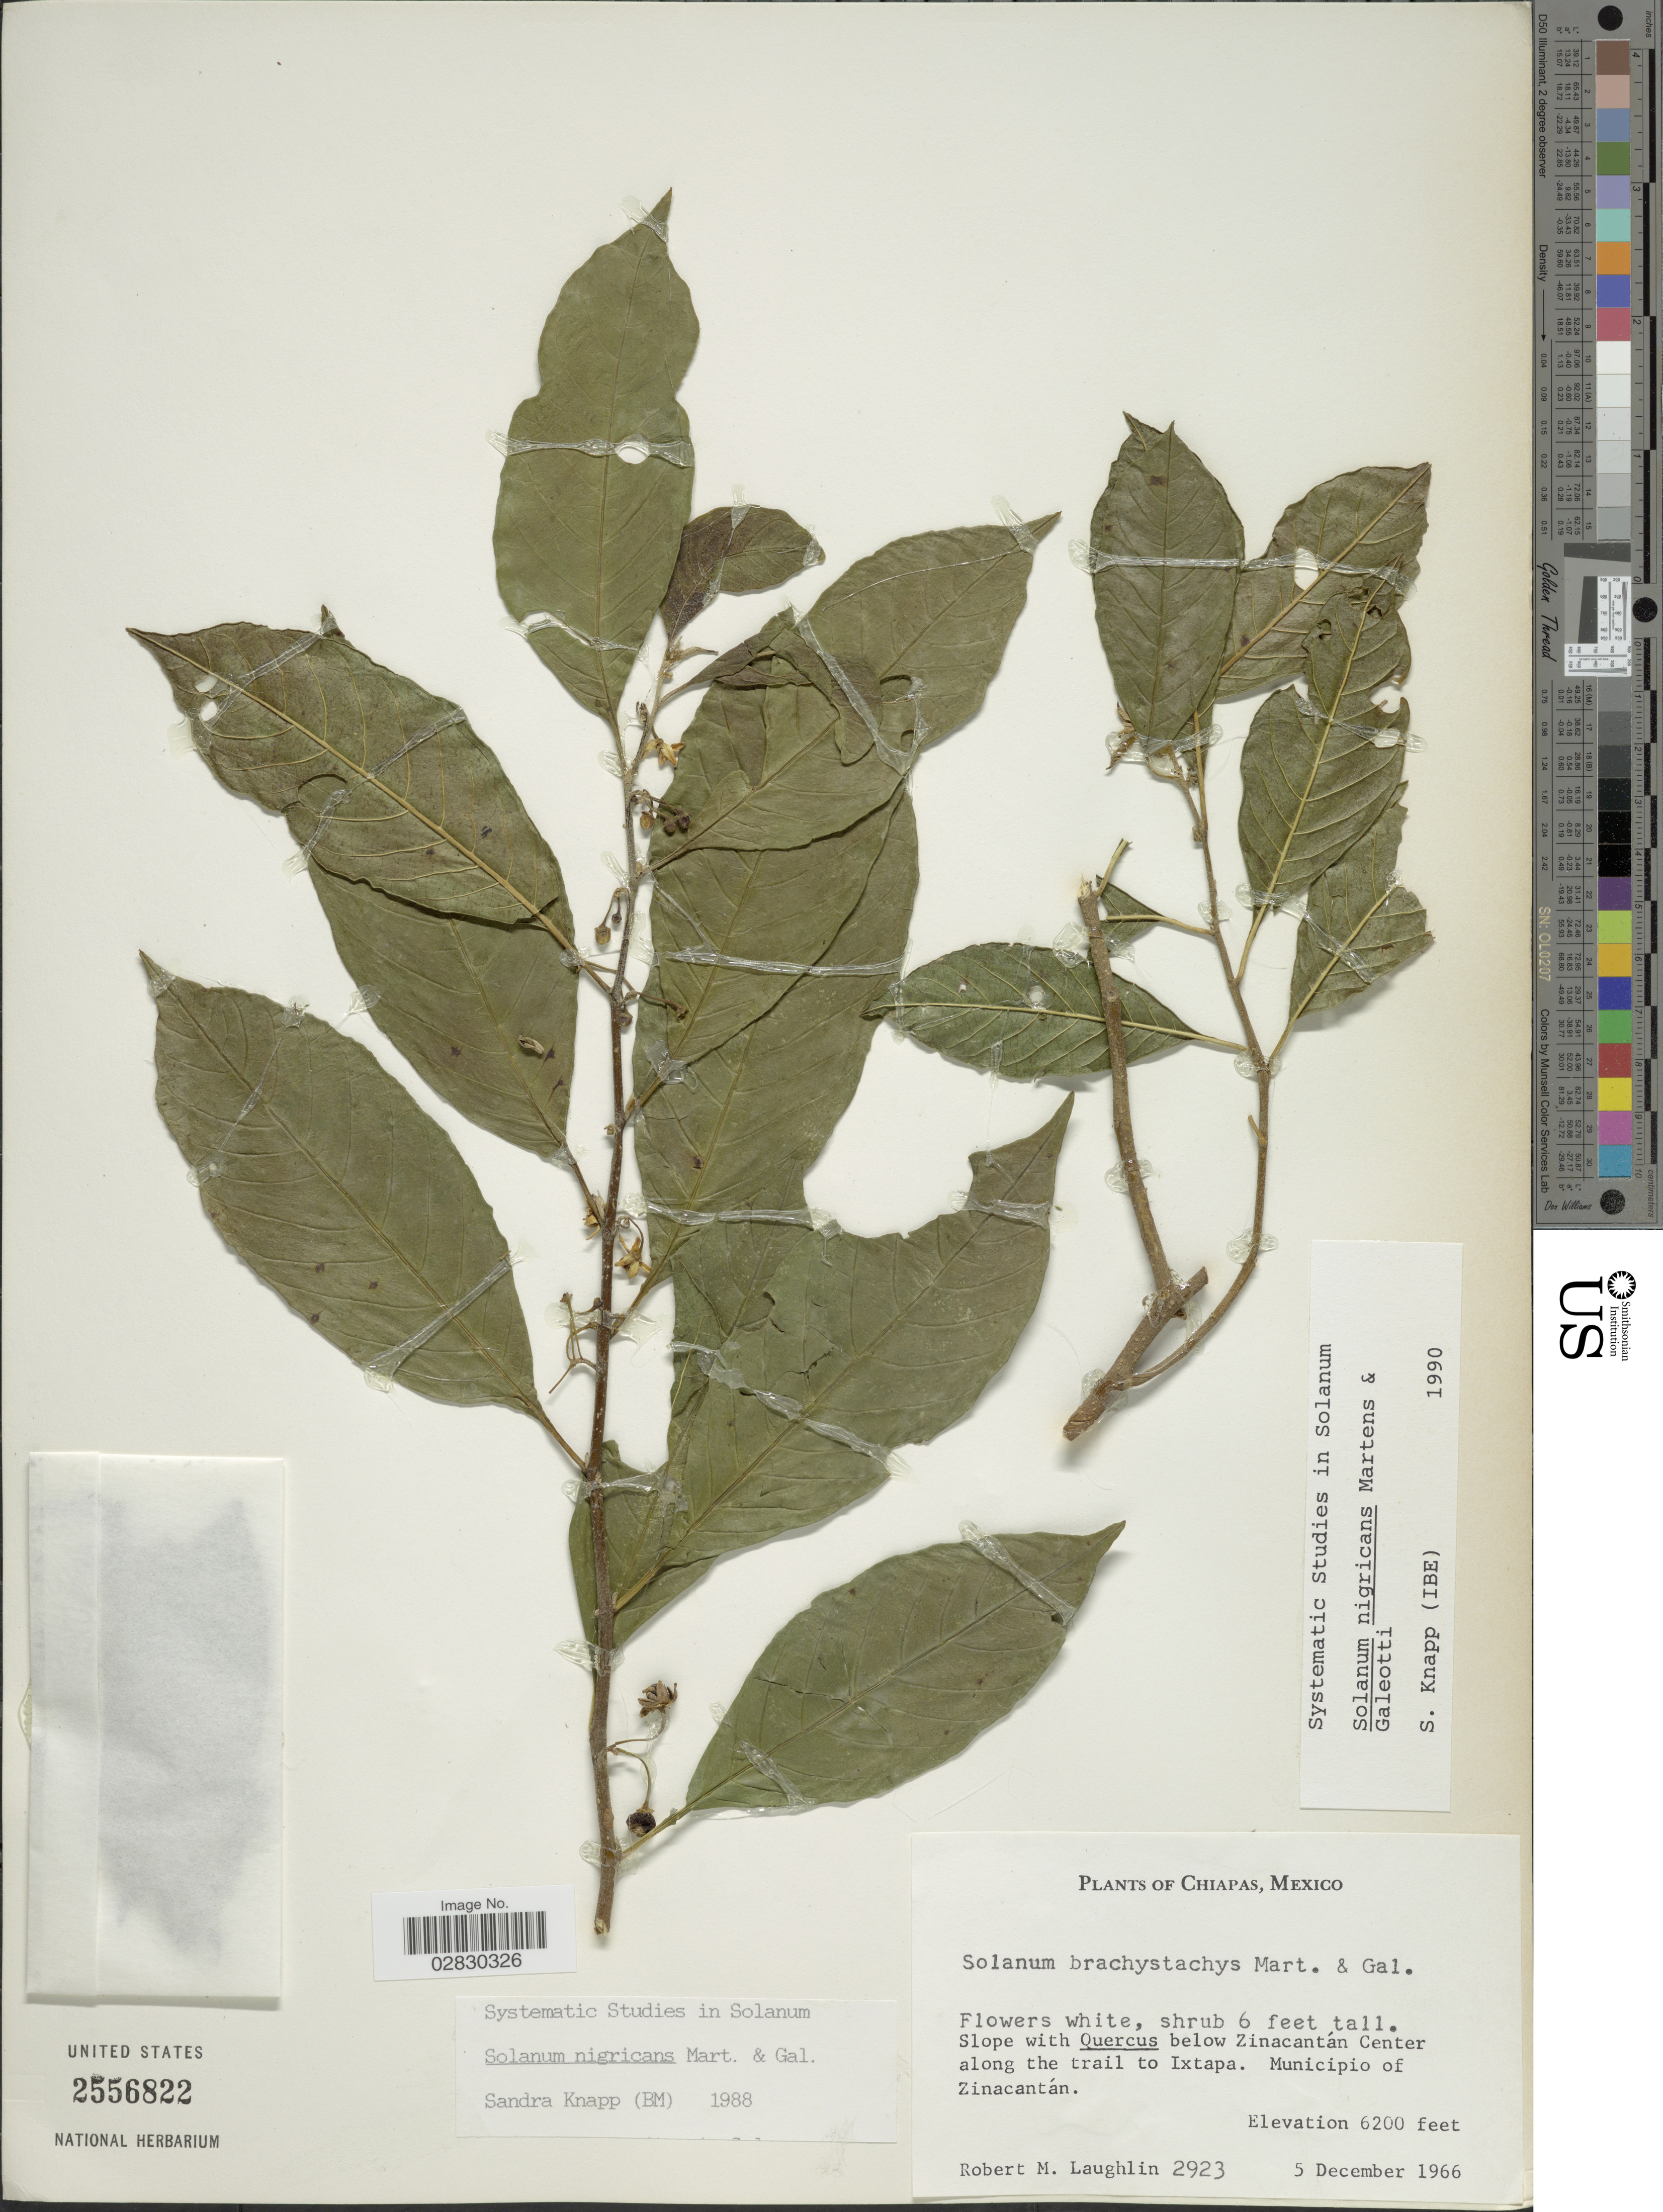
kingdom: Plantae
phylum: Tracheophyta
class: Magnoliopsida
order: Solanales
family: Solanaceae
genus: Solanum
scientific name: Solanum nigricans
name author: M. Martens & Galeotti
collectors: R. M. Laughlin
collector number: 2923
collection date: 1966-12-05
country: Mexico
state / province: Chiapas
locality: Slope with Quercus below Zinacantán Center along the trail to Ixtapa. Municipio of Zinacantán.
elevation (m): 1890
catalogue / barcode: US 2556822